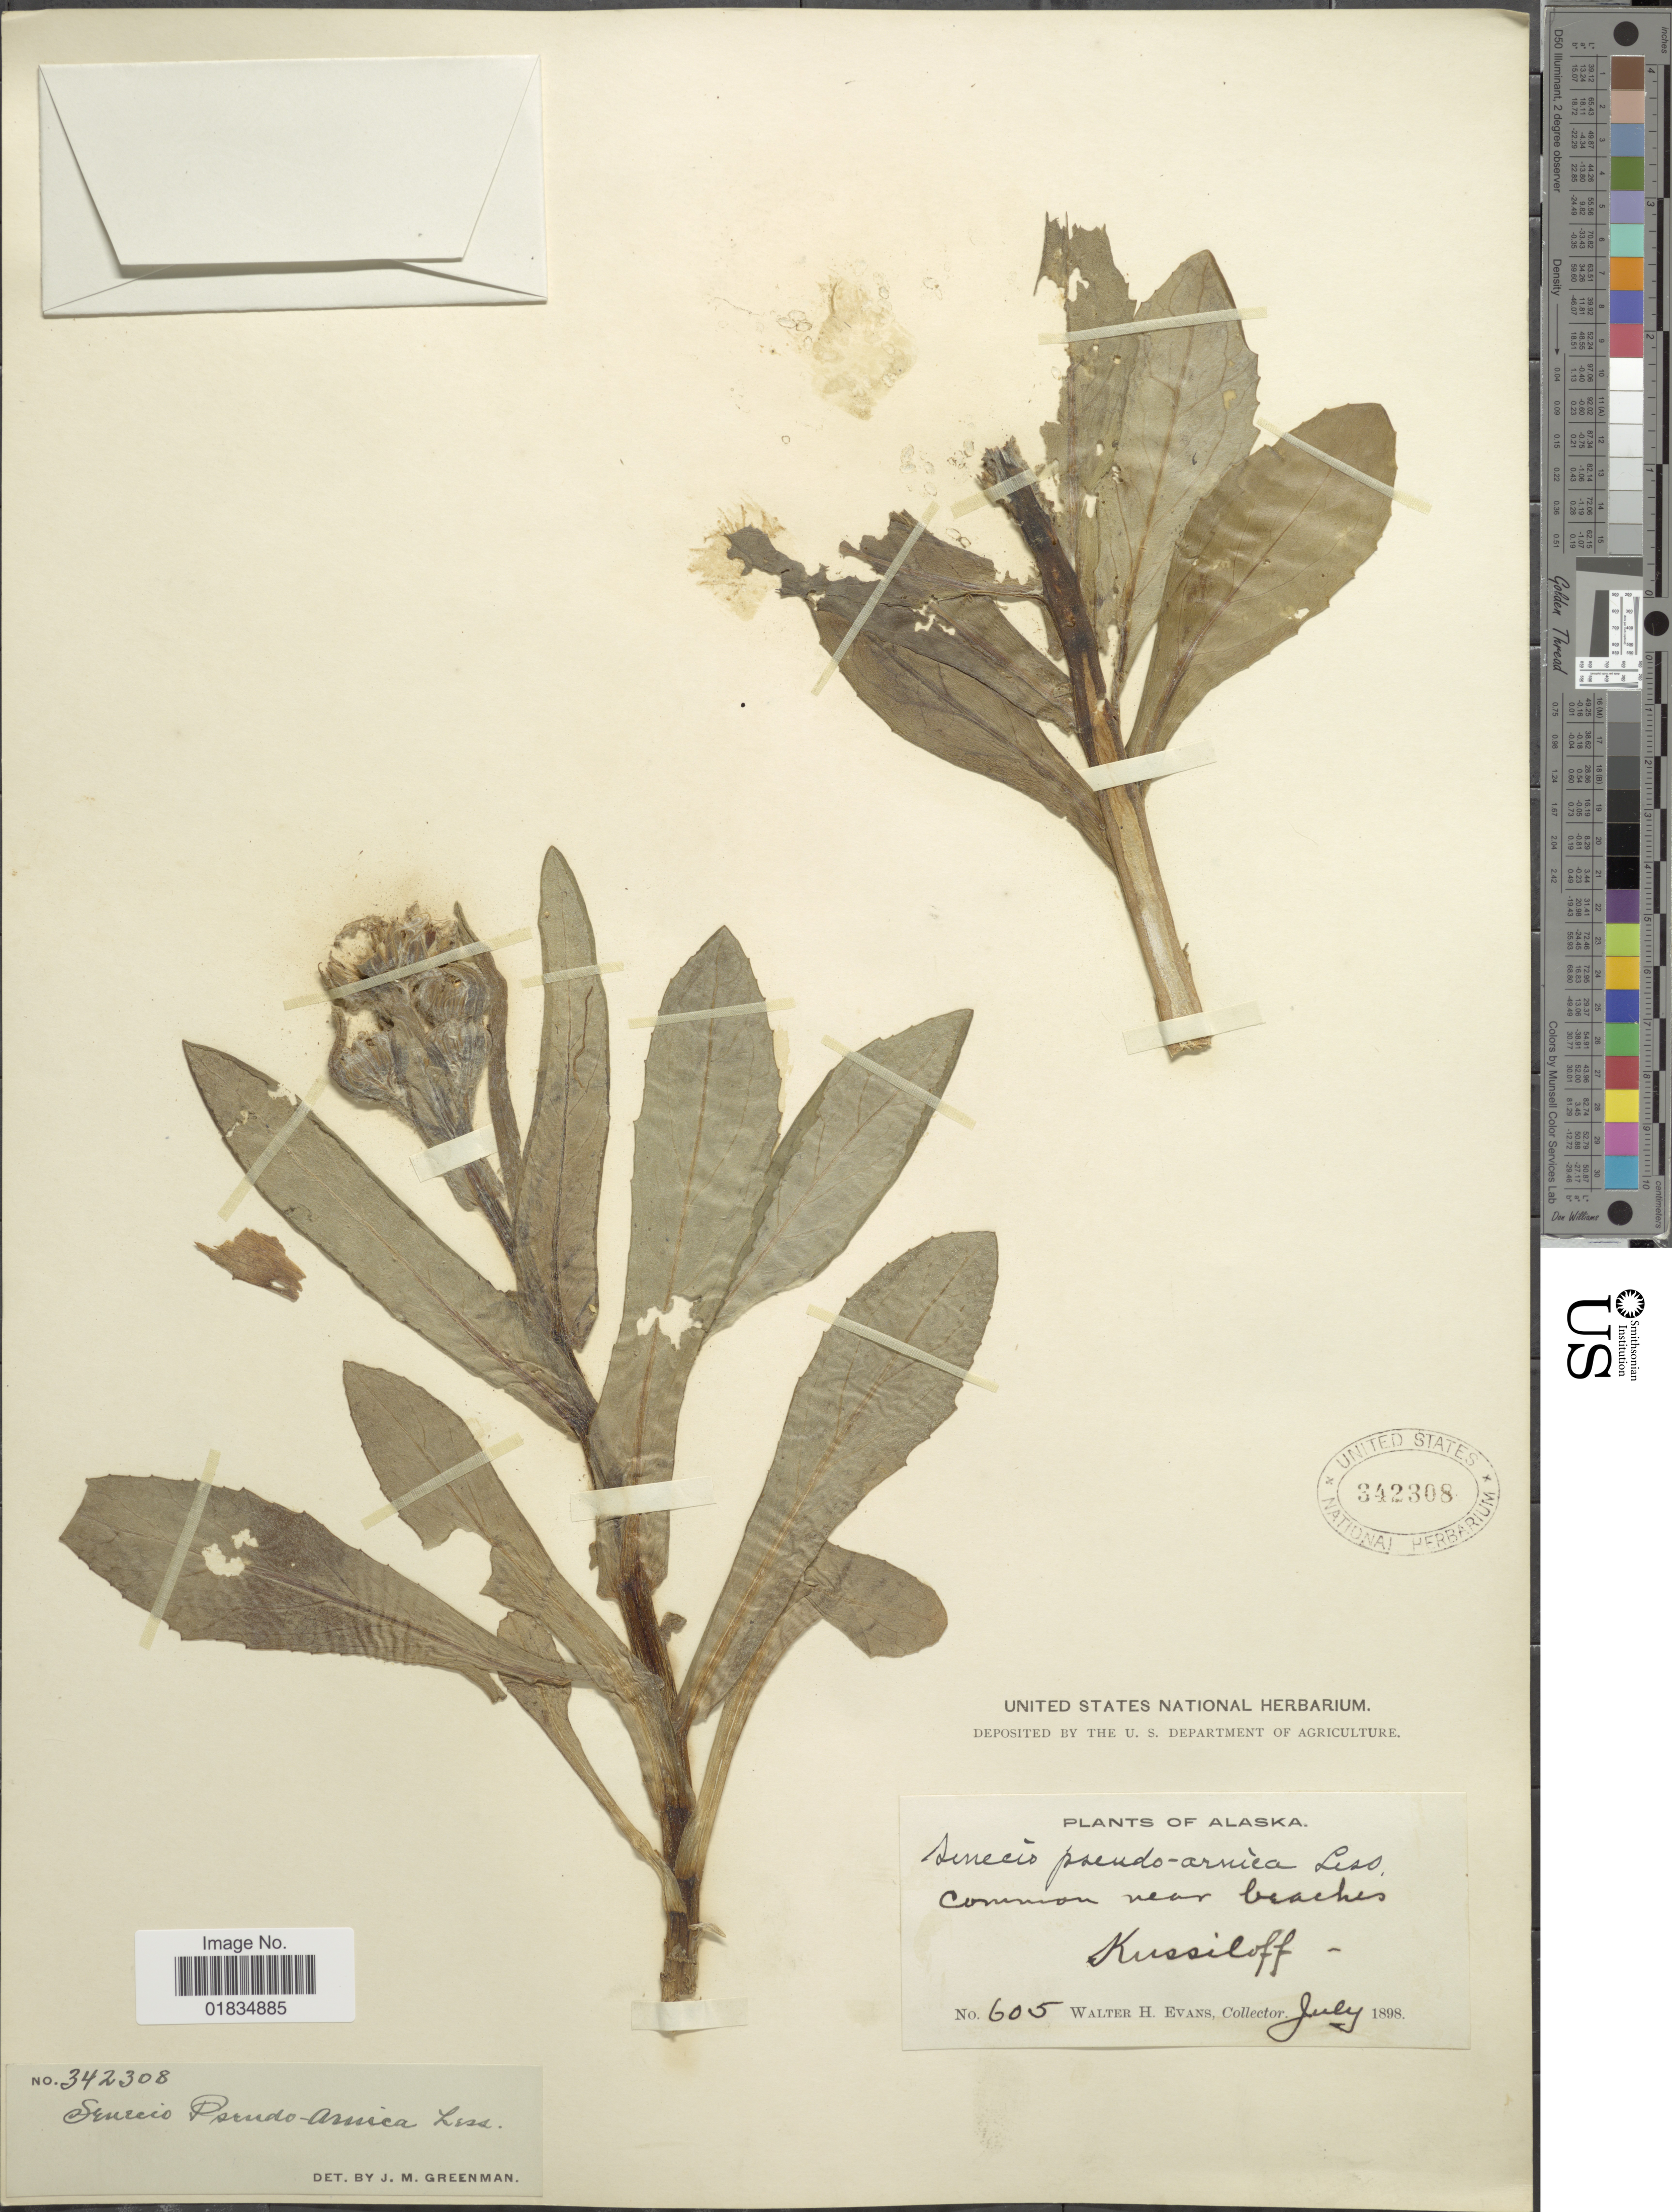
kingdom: Plantae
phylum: Tracheophyta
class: Magnoliopsida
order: Asterales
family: Asteraceae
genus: Senecio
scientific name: Senecio pseudoarnica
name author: Less.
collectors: W. H. Evans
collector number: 605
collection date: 1898-07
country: United States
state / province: Alaska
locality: Kussiloff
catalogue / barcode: US 342308